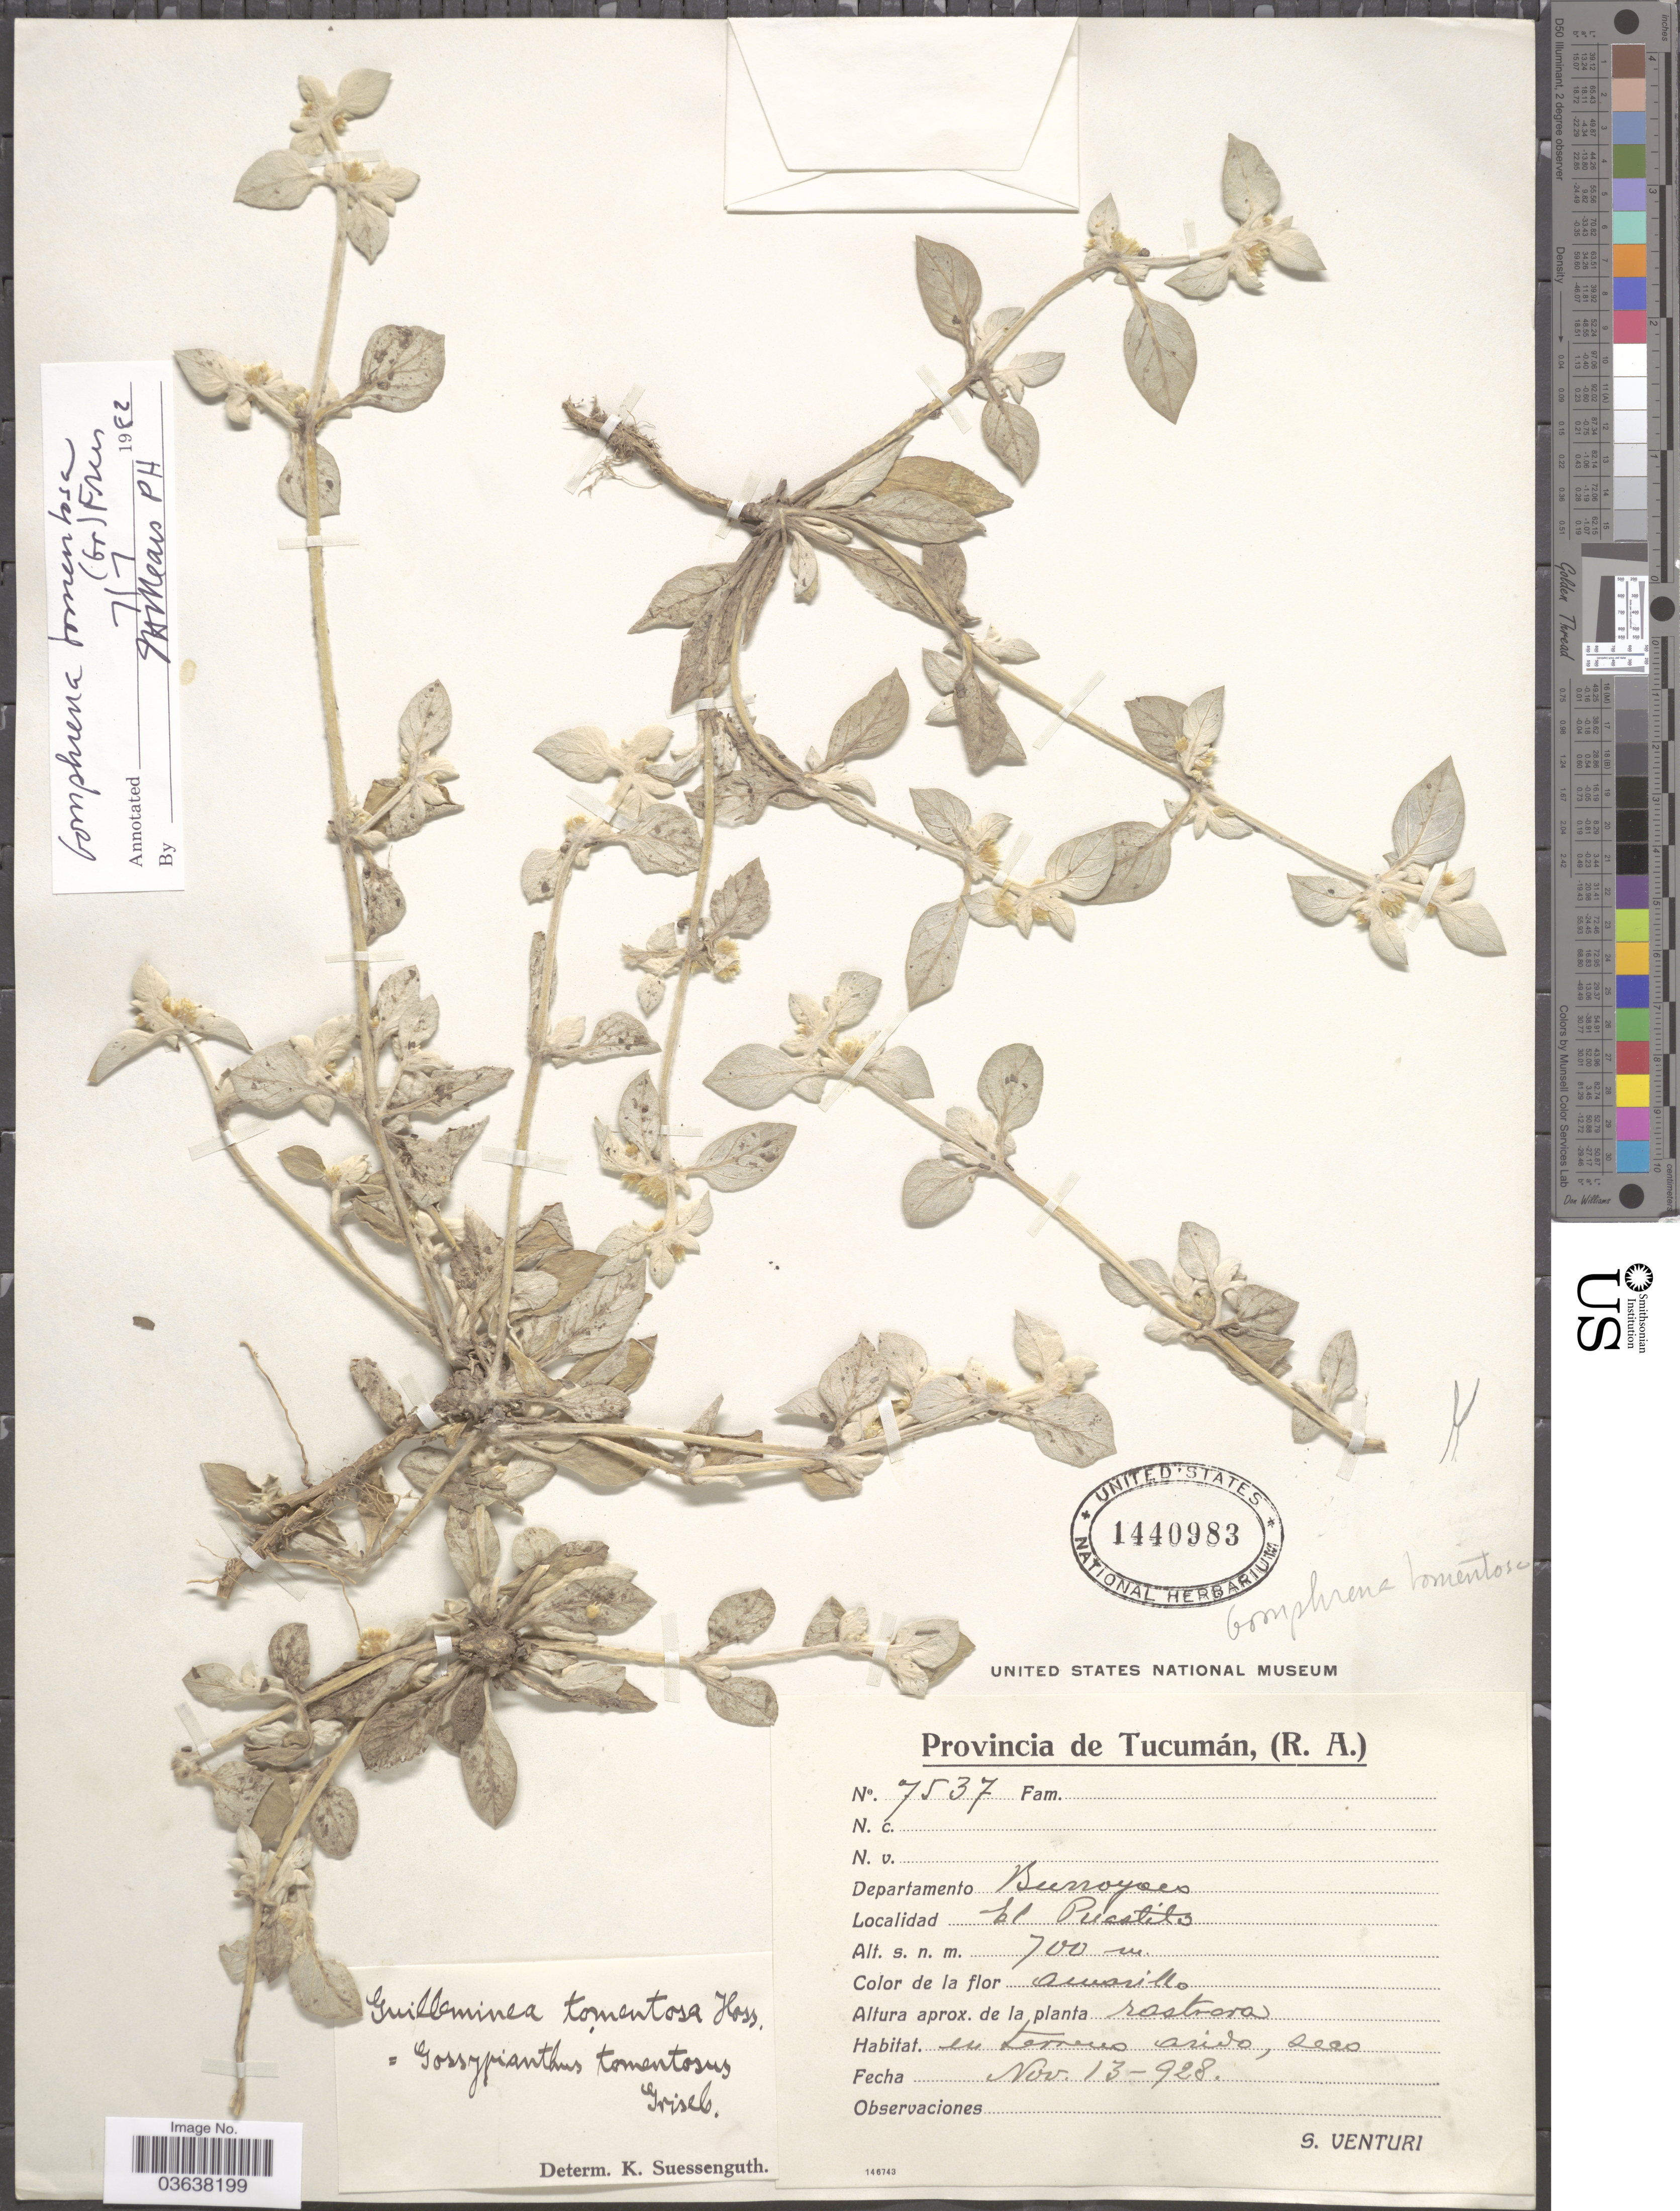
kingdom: Plantae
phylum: Tracheophyta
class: Magnoliopsida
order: Caryophyllales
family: Amaranthaceae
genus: Gomphrena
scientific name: Gomphrena tomentosa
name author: (Griseb.) R.E. Fr.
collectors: S. Venturi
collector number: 7537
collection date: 1928-11-13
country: Argentina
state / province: Tucuman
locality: Departamento Burroyaco, El Puestito.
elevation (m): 700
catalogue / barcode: US 1440983